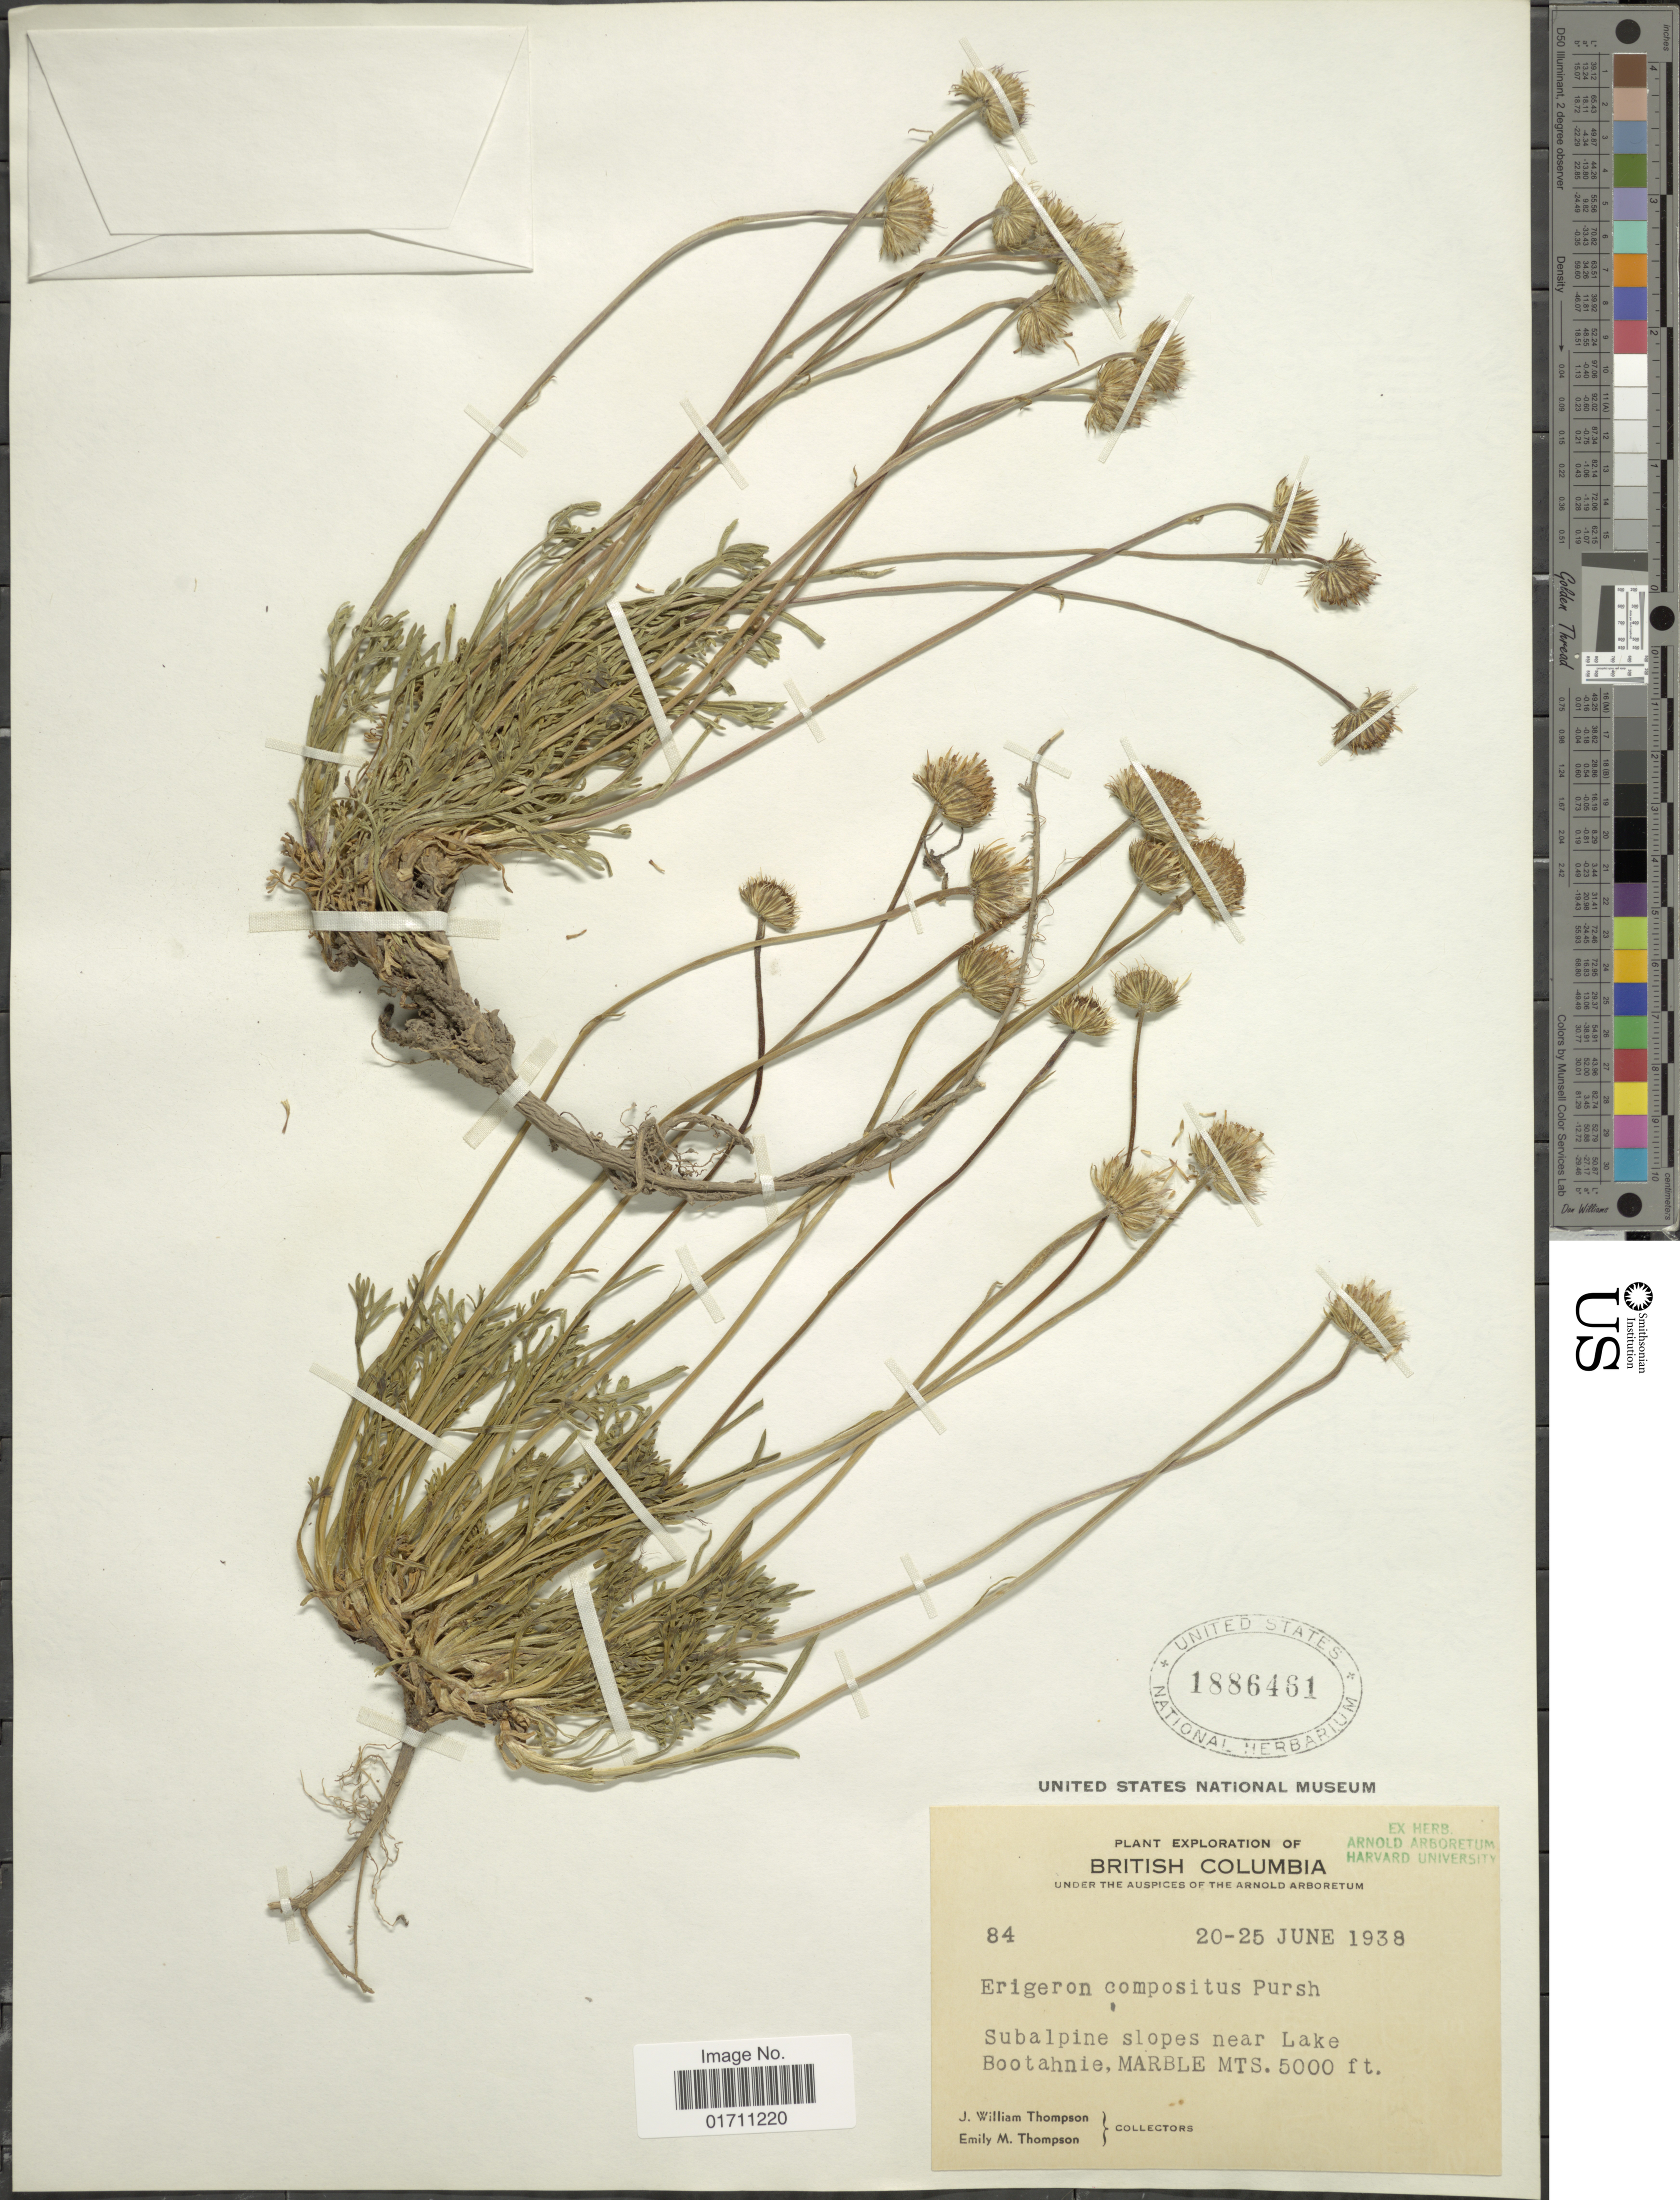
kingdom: Plantae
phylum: Tracheophyta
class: Magnoliopsida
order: Asterales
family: Asteraceae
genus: Erigeron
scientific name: Erigeron compositus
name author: Pursh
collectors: J. W. Thompson & E. M. Thompson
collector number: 84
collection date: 1938-06-20/1938-06-25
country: Canada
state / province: British Columbia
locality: Subalpine slopes near Lake Bootahnie, Marble Mts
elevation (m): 1524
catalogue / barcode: US 1886461